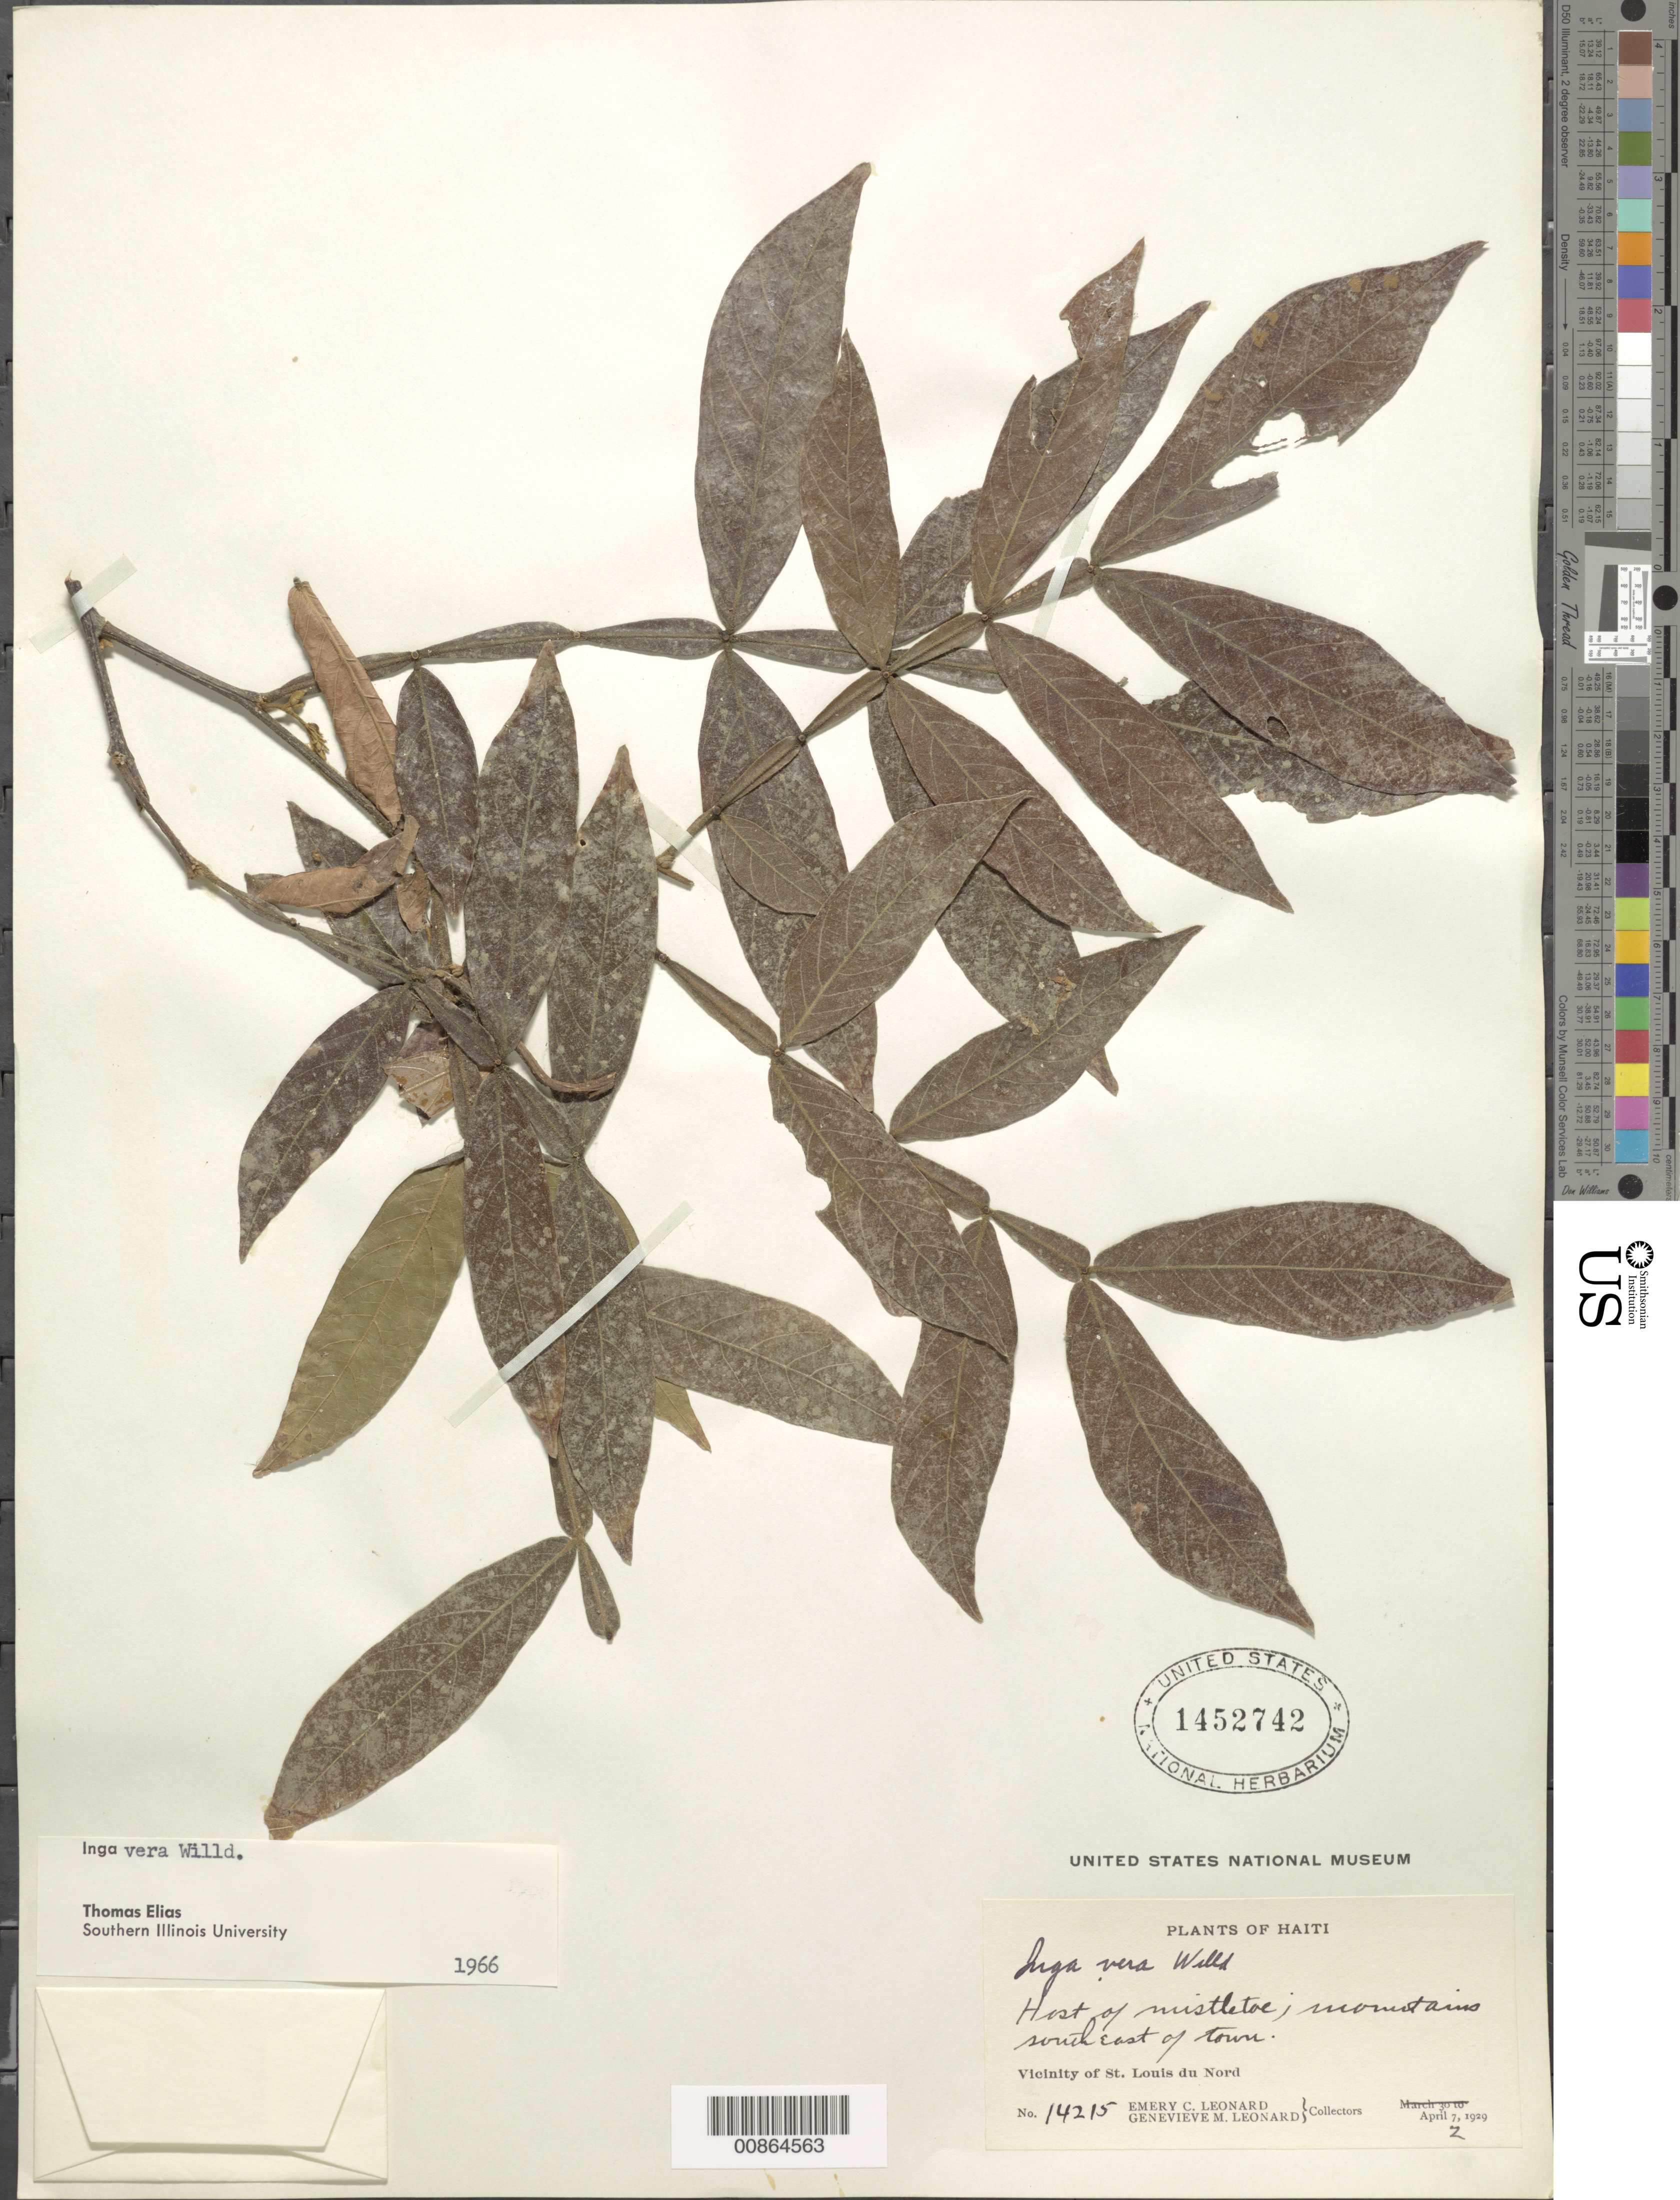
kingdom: Plantae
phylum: Tracheophyta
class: Magnoliopsida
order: Fabales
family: Fabaceae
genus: Inga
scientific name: Inga vera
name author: Willd.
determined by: Elias, T., (SIU), Southern Illinois University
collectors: E. C. Leonard & G. M. Leonard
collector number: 14215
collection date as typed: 02 Apr 1929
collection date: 1929-04-02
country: Haiti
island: Hispaniola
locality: Vicinity of St. Louis du Nord. Mountains southeast of town.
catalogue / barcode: US 1452742